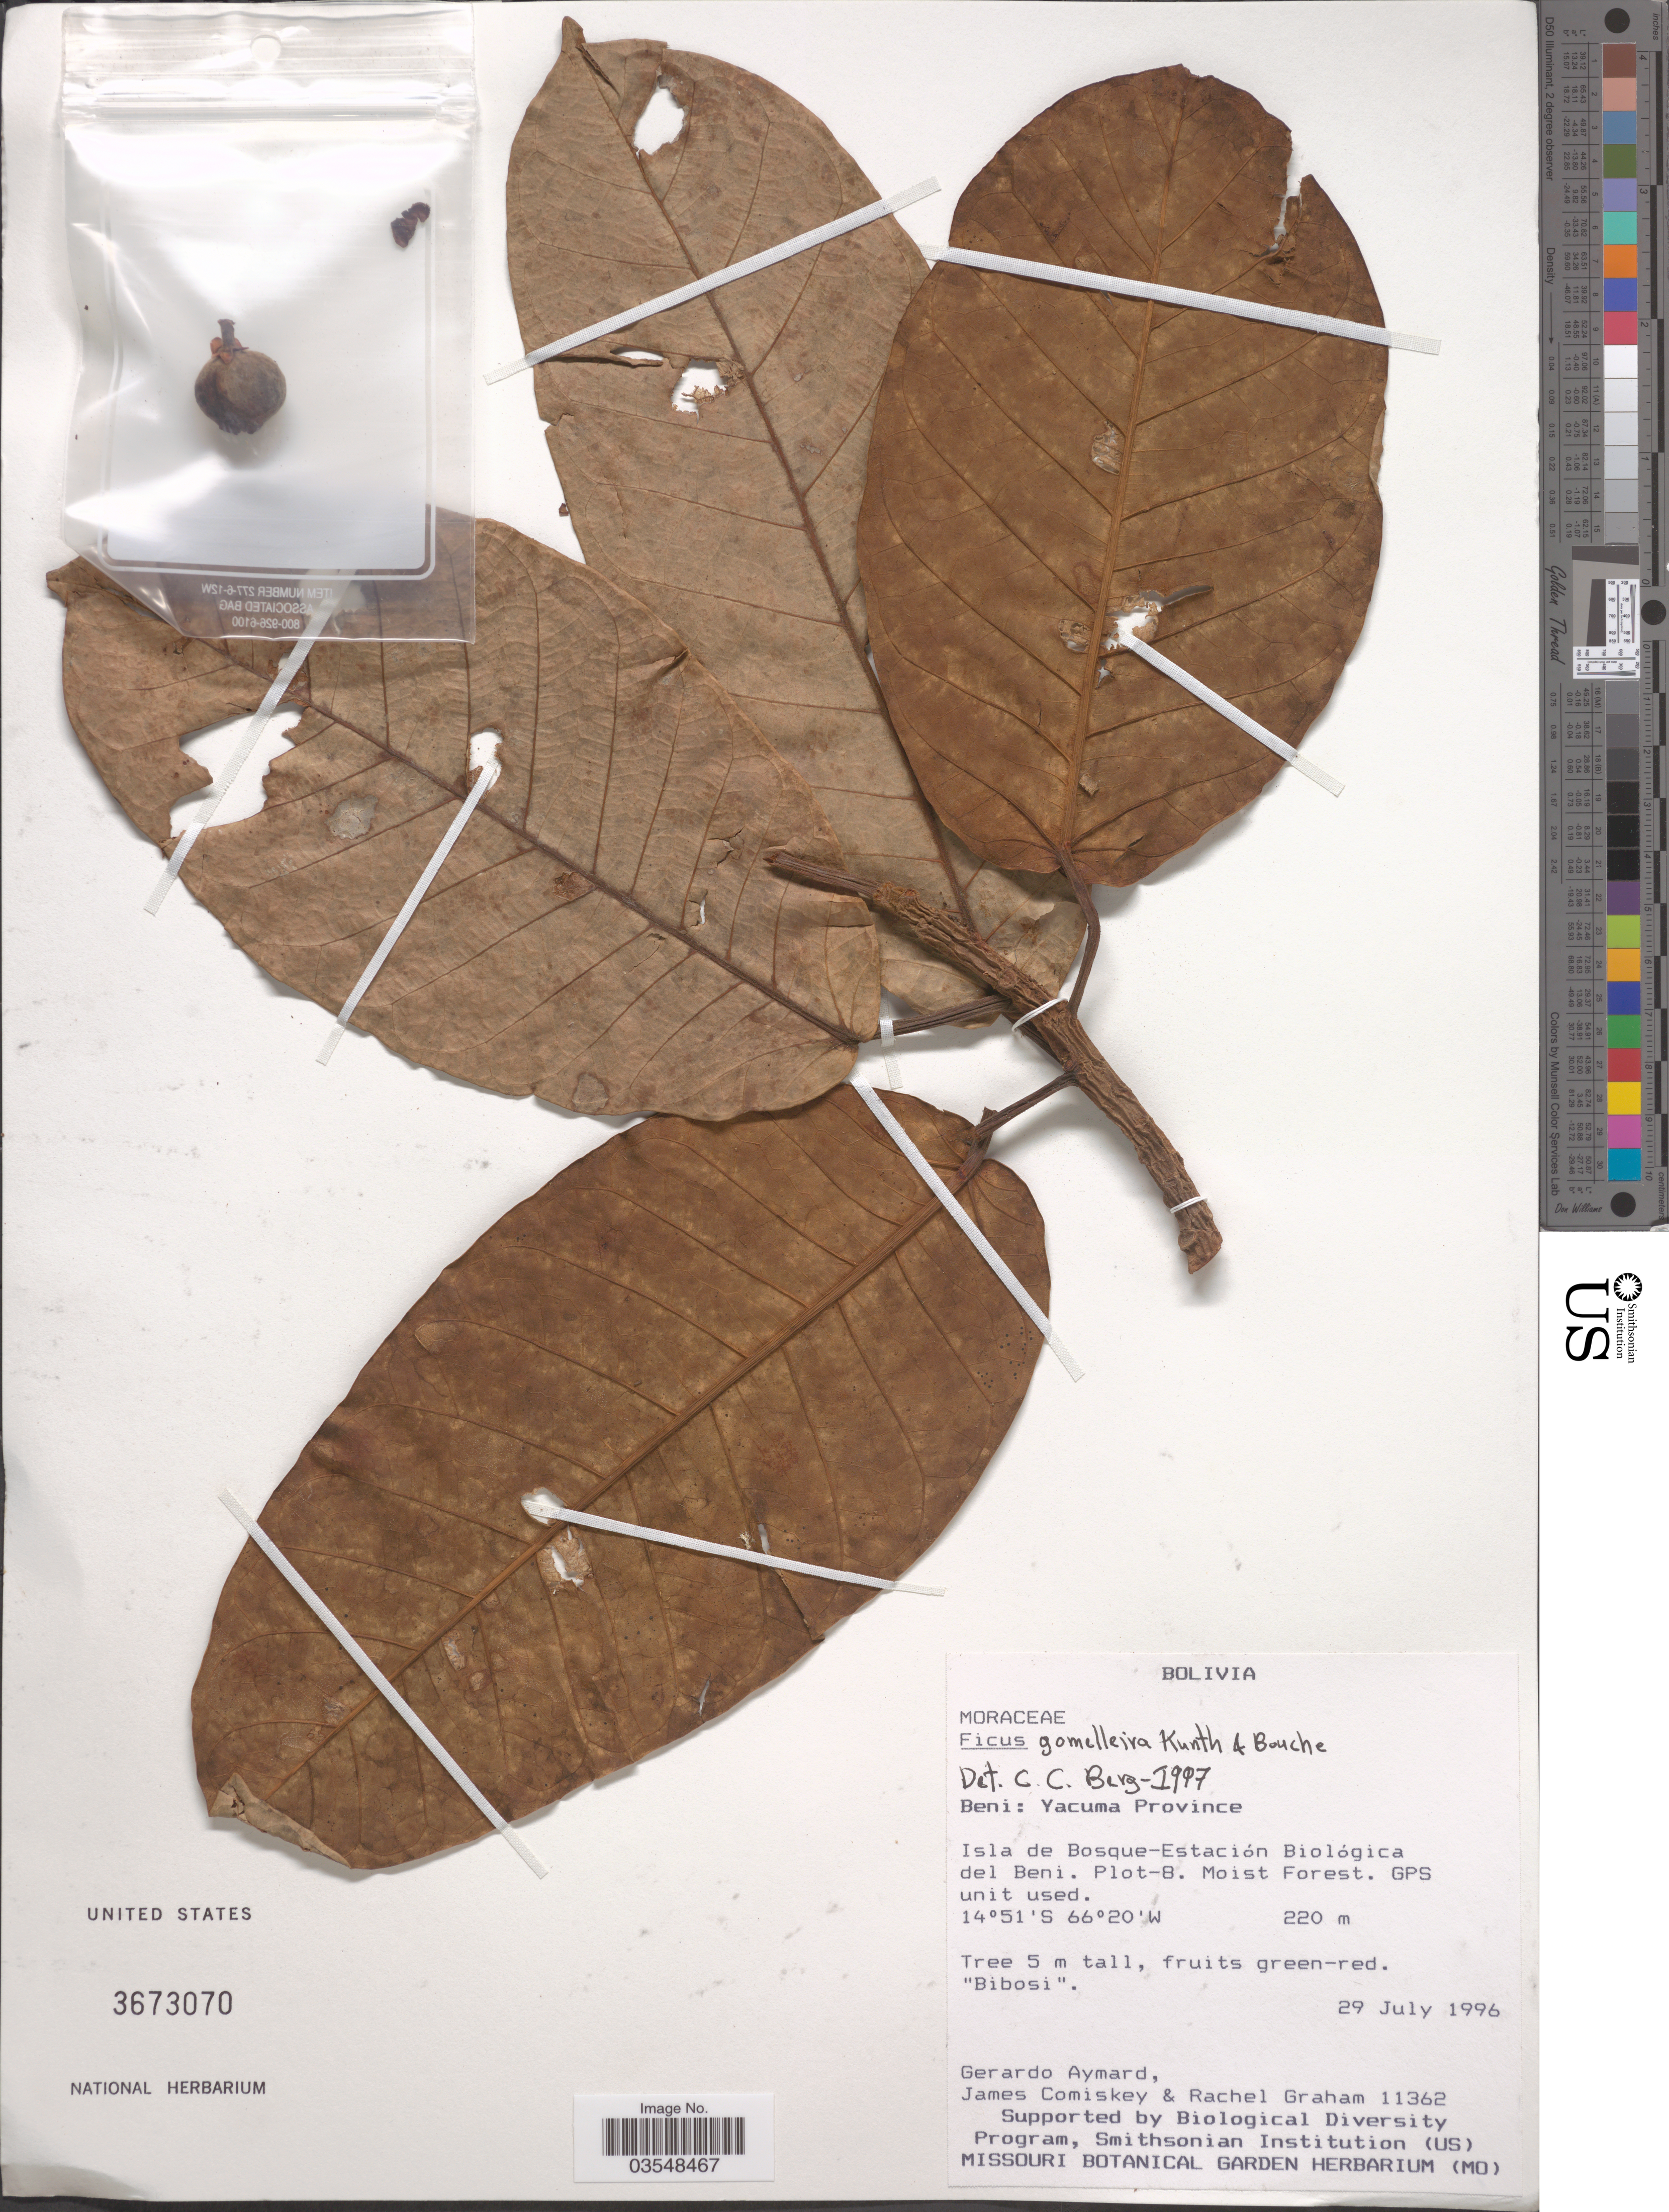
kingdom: Plantae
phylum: Tracheophyta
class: Magnoliopsida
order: Rosales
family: Moraceae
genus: Ficus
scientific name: Ficus gomelleira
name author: Kunth & C.D. Bouché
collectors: G. A. Aymard, J. A. Comiskey & R. Graham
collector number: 11362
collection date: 1996-07-29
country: Bolivia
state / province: Beni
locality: Yakuma Province. Isla de Bosque-Estación Biológica del Beni. Plot-8.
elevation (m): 220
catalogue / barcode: US 3673070